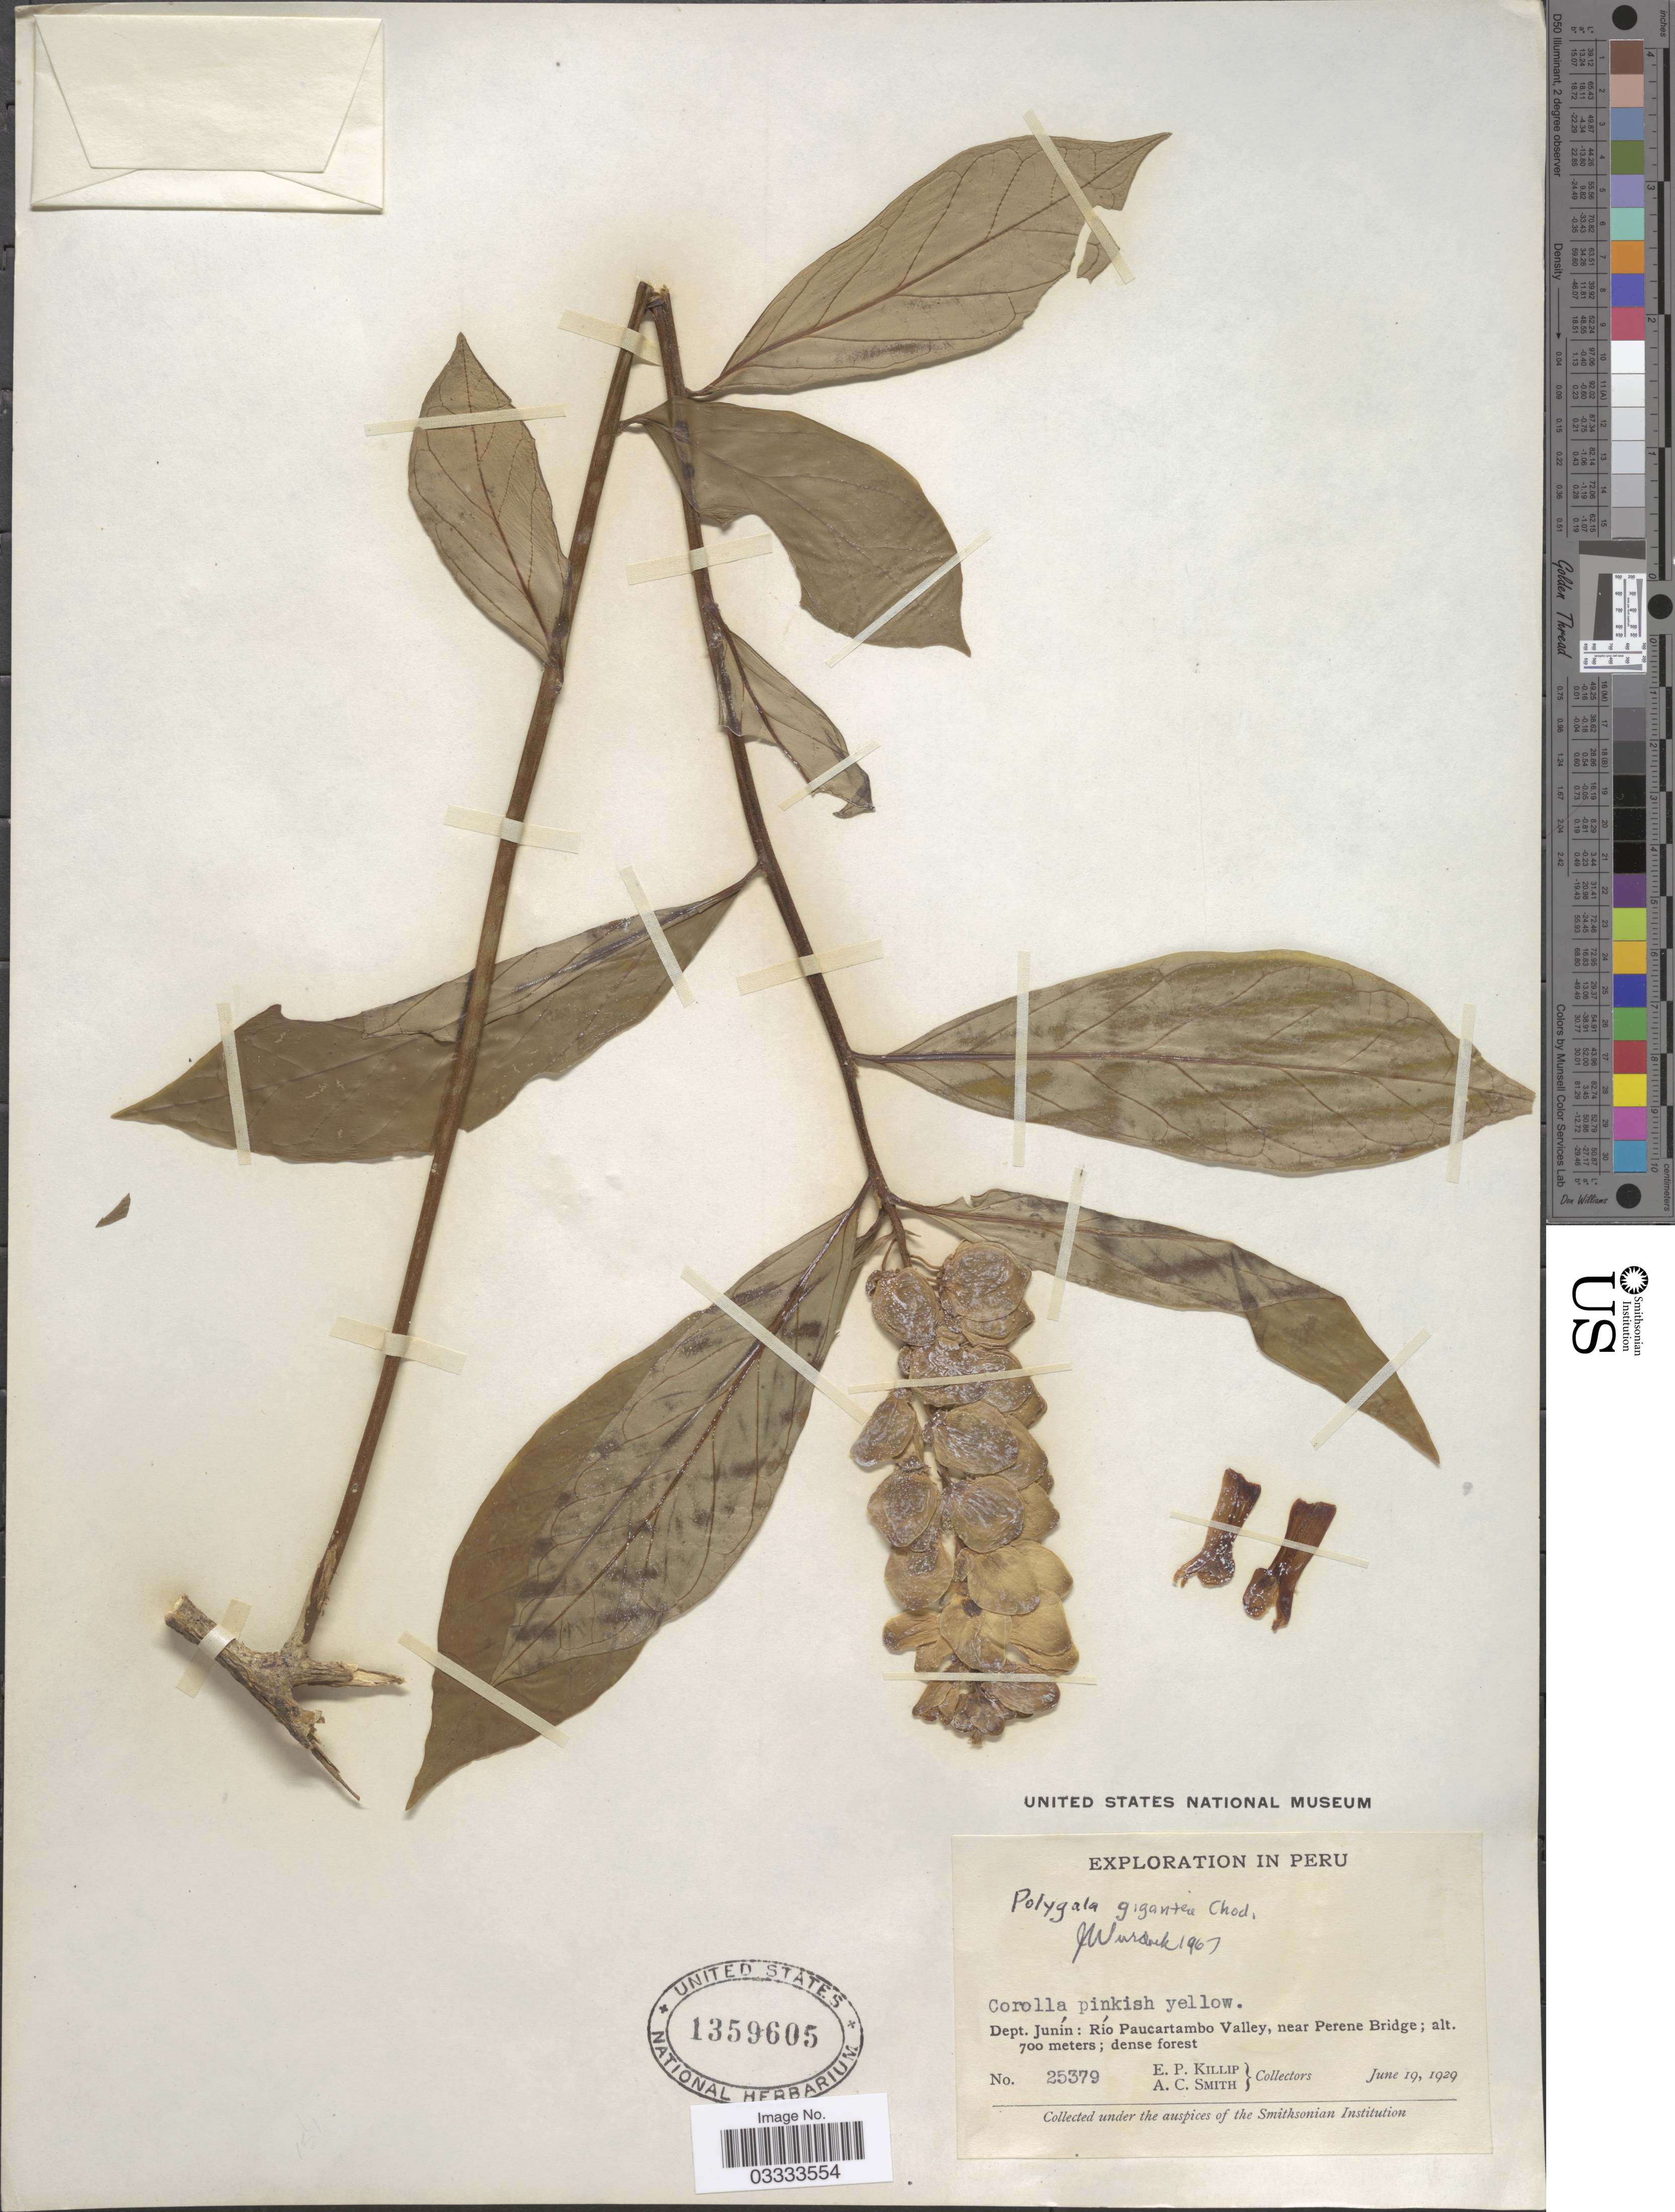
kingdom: Plantae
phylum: Tracheophyta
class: Magnoliopsida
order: Fabales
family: Polygalaceae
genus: Caamembeca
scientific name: Caamembeca gigantea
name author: (Chodat) J.F.B. Pastore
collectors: E. P. Killip & A. C. Smith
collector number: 25379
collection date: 1929-06-19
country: Peru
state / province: Junín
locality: Dept. Junín: Río Paucartambo Valley, near Perene Bridge.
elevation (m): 700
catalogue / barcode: US 1359605